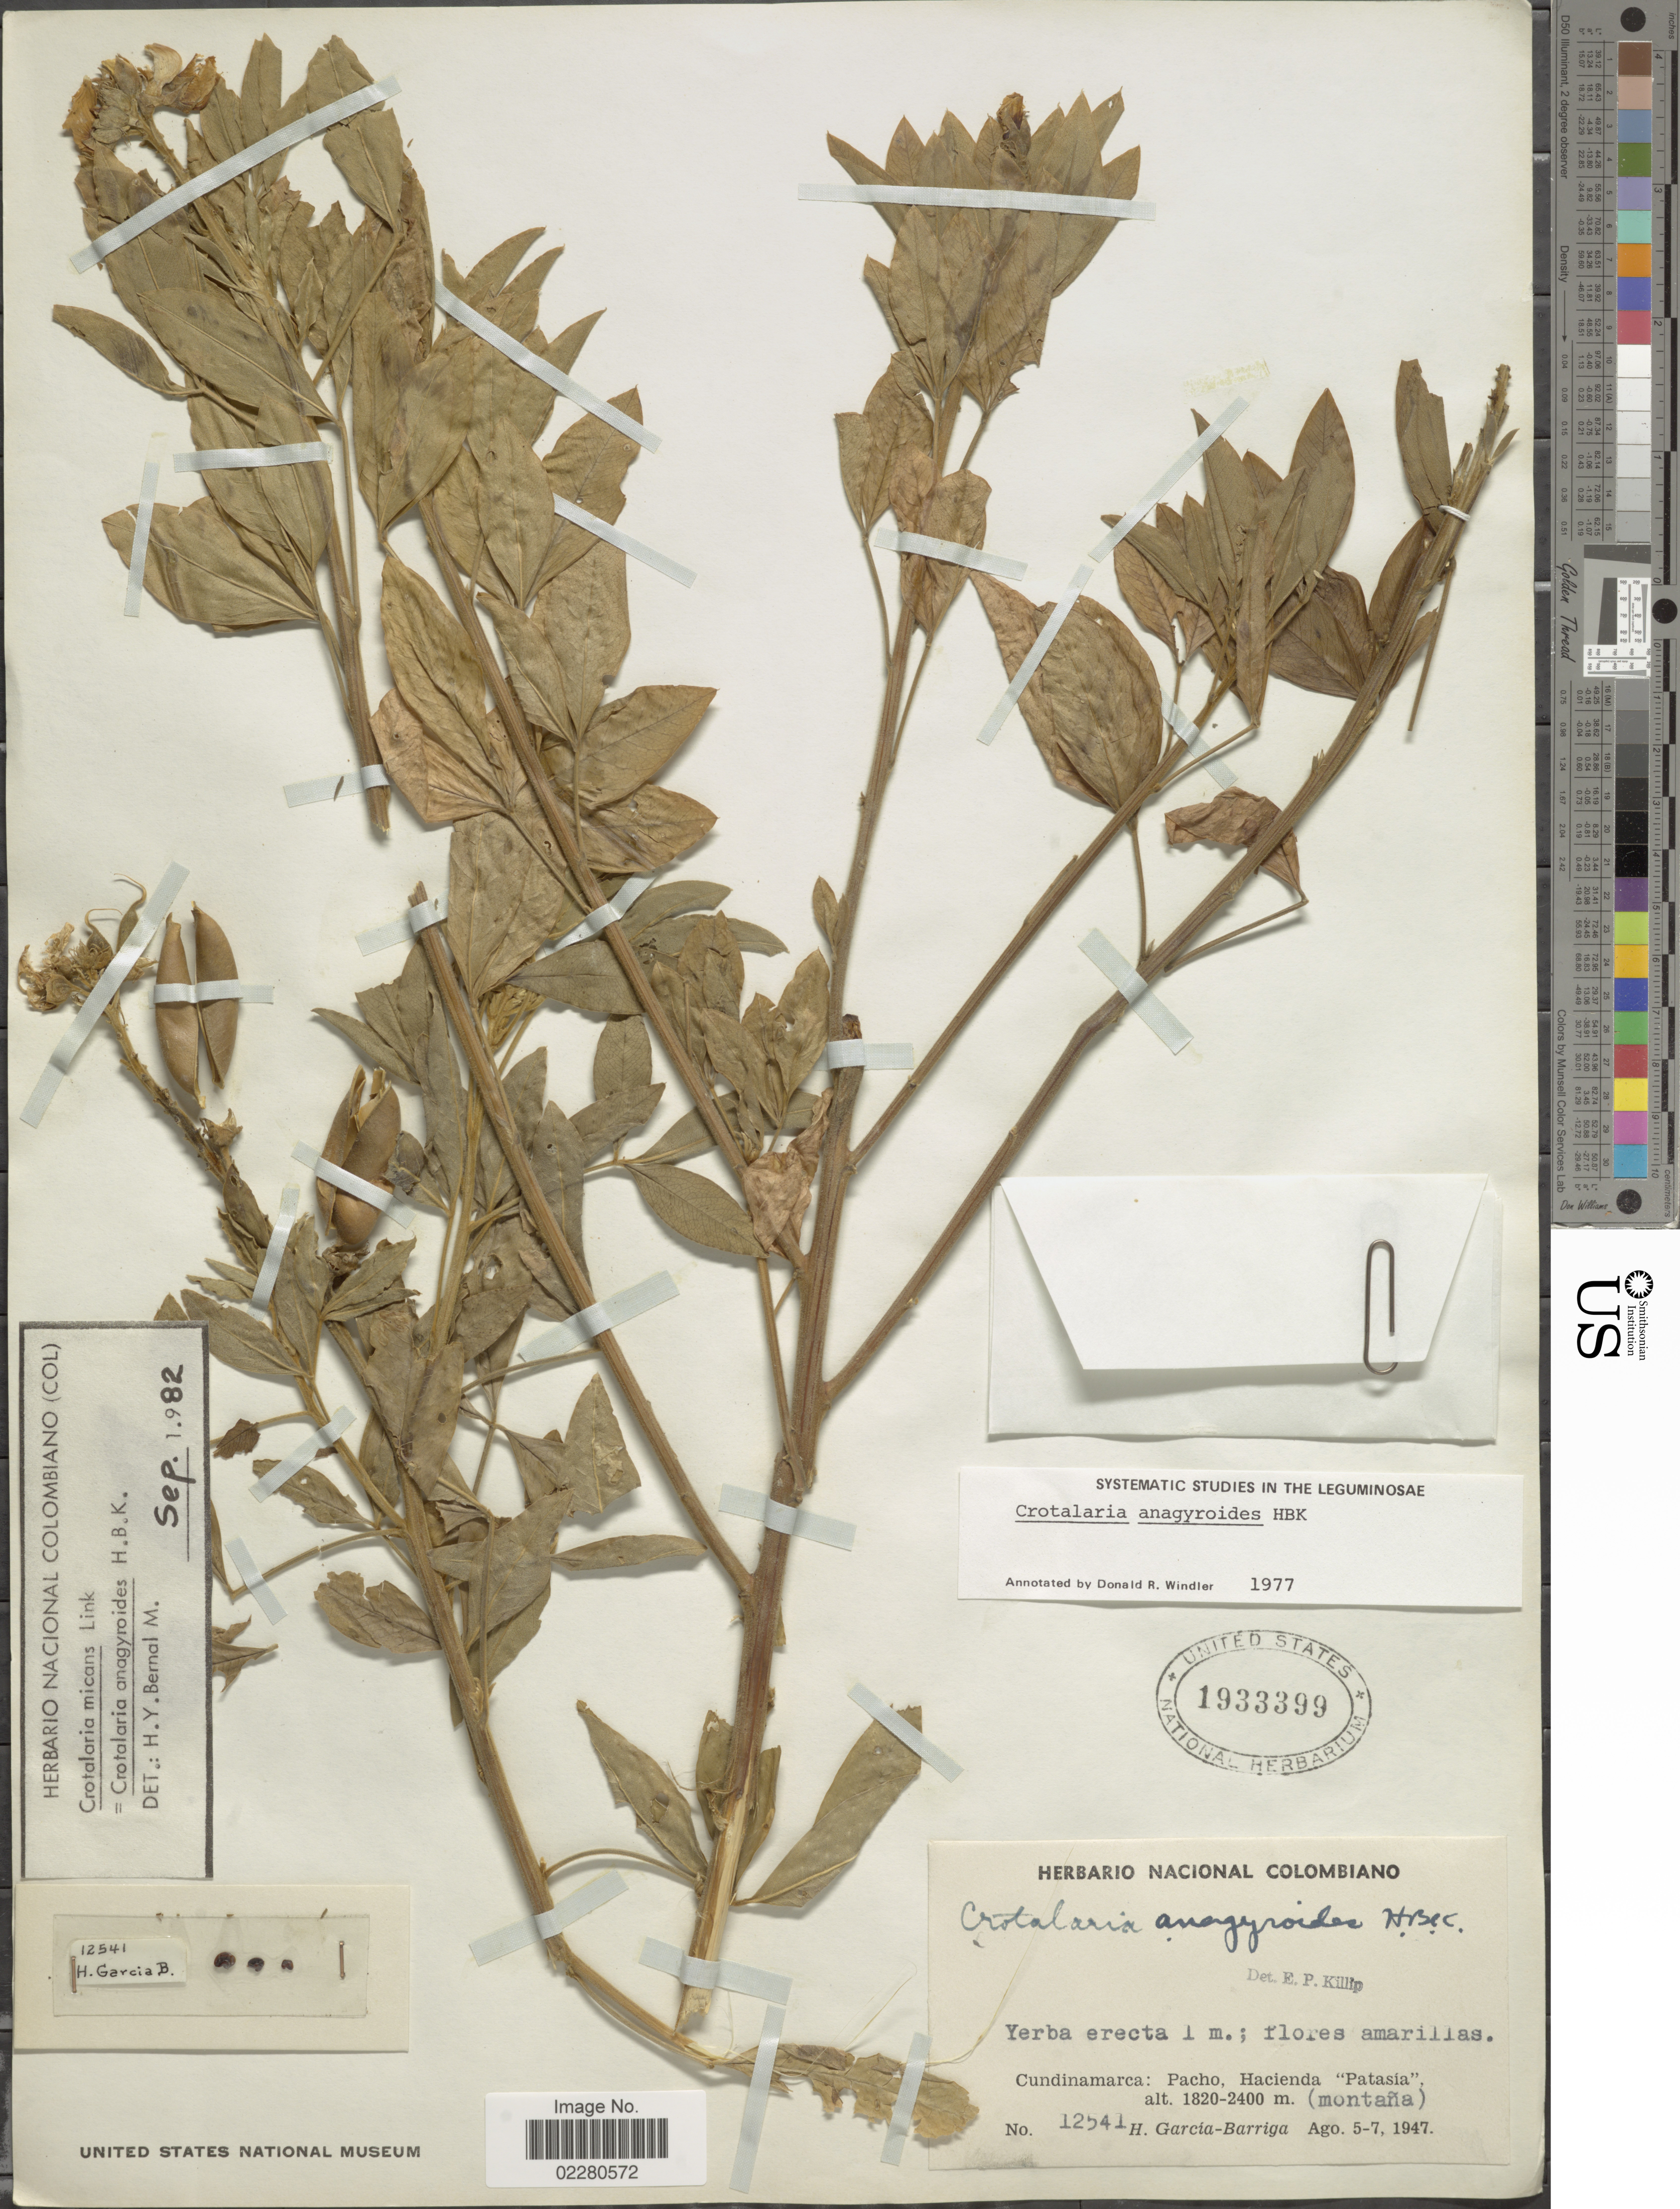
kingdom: Plantae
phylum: Tracheophyta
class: Magnoliopsida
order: Fabales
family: Fabaceae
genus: Crotalaria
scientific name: Crotalaria anagyroides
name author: Kunth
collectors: H. García Barriga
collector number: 12541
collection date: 1947-08-05/1947-08-07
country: Colombia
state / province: Cundinamarca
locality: Cundinamarca: Pacho, Hacienda Patasía)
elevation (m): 1820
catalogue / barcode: US 1933399